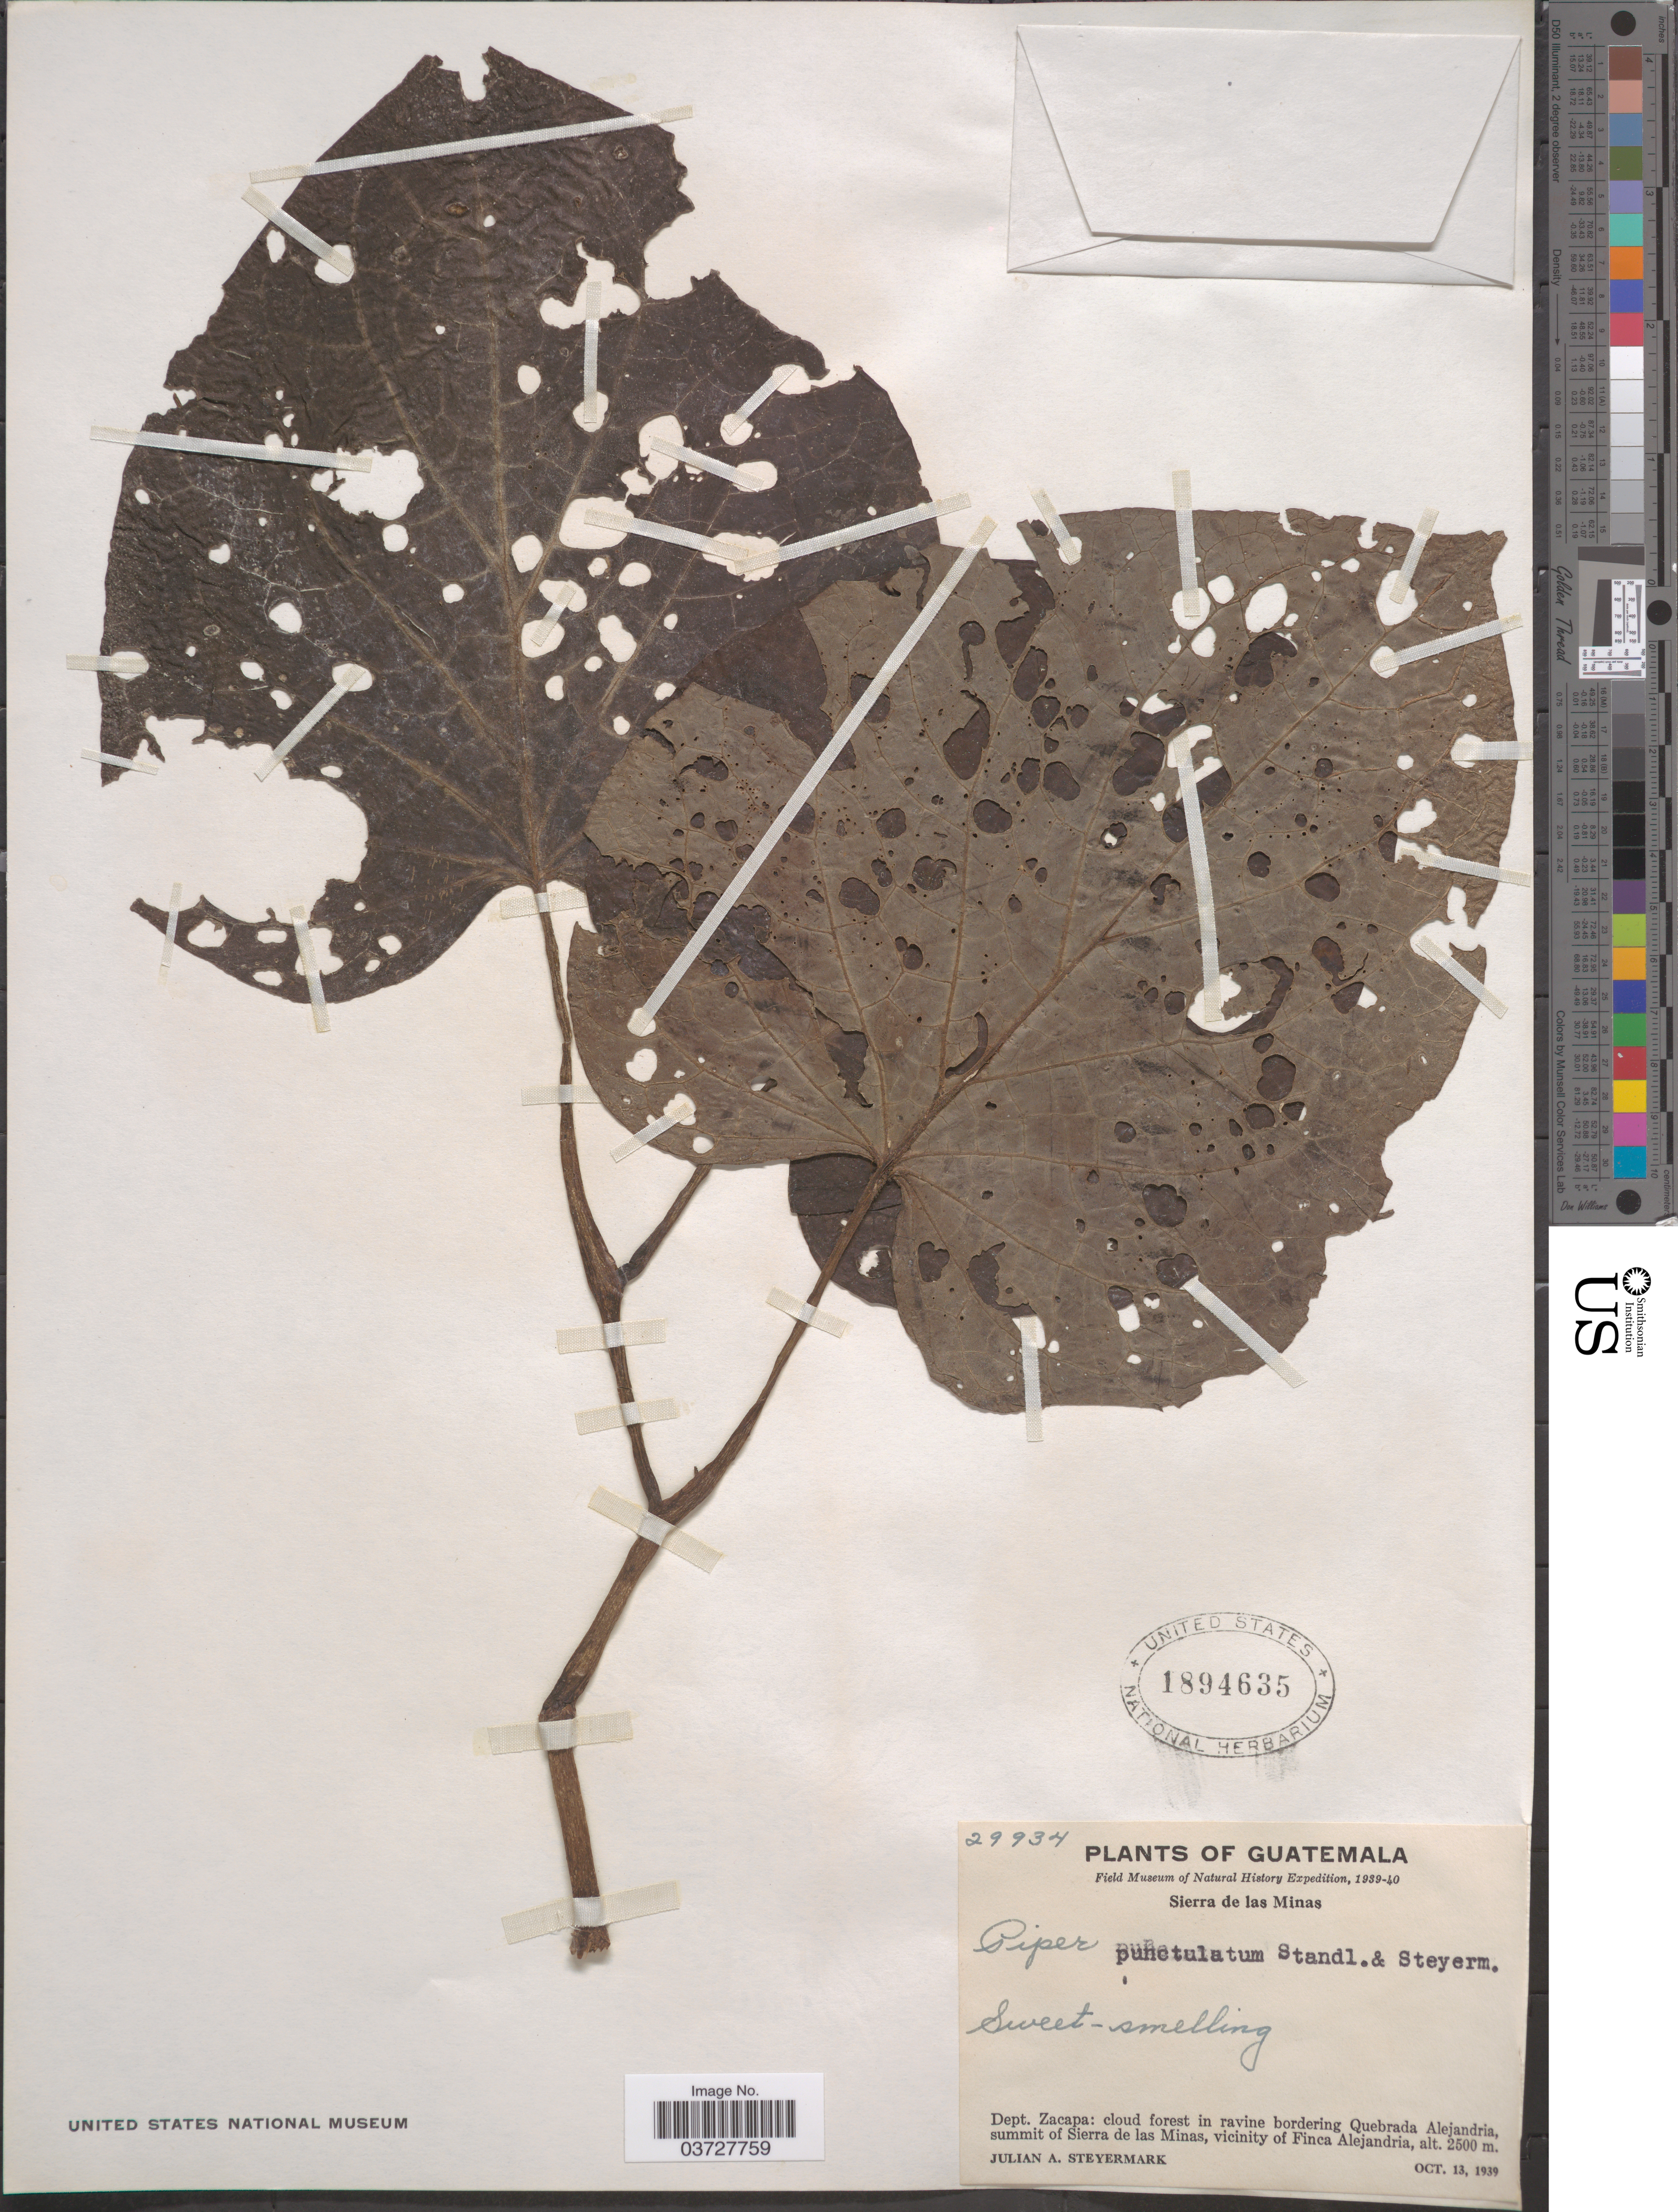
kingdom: Plantae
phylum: Tracheophyta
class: Magnoliopsida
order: Piperales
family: Piperaceae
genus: Piper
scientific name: Piper punctulatum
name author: Standl. & Steyerm.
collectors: J. Steyermark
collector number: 29934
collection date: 1939-10-13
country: Guatemala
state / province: Zacapa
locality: Sierra de las Minas. Dept. Zacapa: cloud forest in ravine bordering Quebrada Alejandria, summit of Sierra de las Minas, vicinity of Finca Alejandra.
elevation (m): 2500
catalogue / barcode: US 1894635